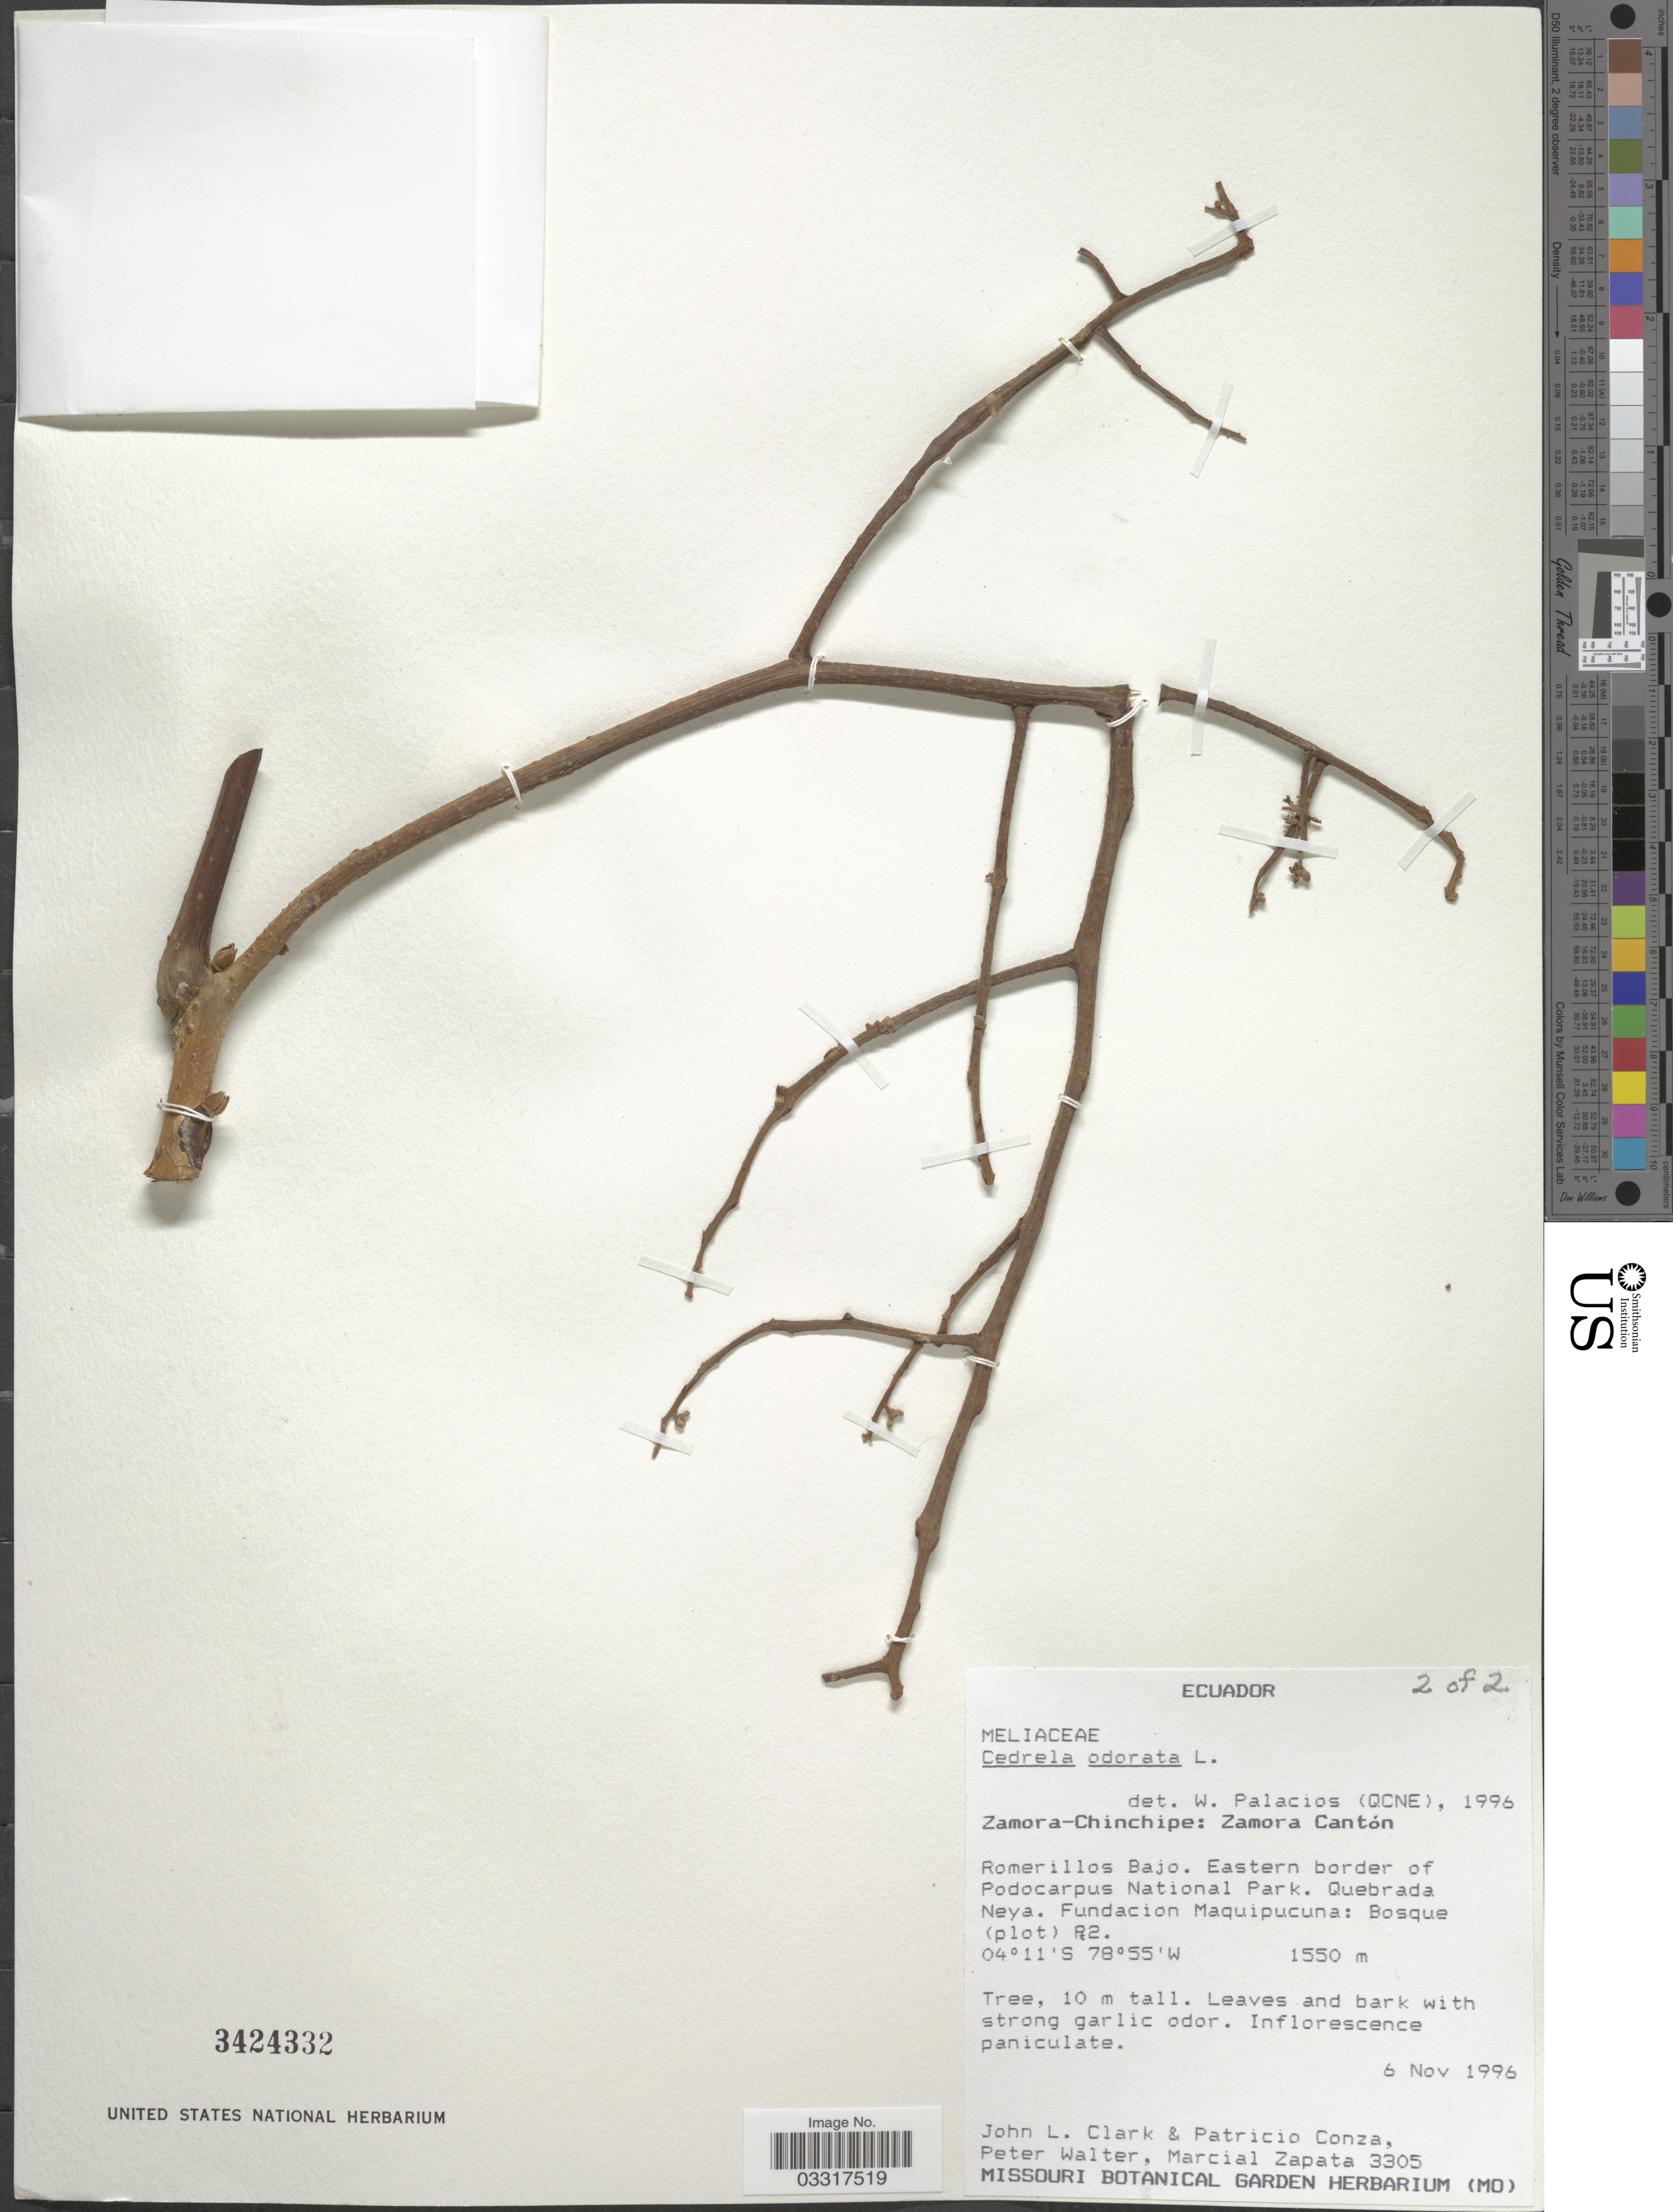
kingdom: Plantae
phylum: Tracheophyta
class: Magnoliopsida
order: Sapindales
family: Meliaceae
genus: Cedrela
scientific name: Cedrela odorata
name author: L.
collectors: J. L. Clark, P. Conza, P. Walter & M. Zapata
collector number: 3305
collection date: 1996-11-06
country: Ecuador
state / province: Zamora-Chinchipe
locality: Zamora Cantón. Romerillos Bajo. Eastern border of Podocarpus National Park. Quebrada Neya. Fundacion Maquipucuna: Bosque (plot) R2.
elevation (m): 1550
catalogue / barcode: US 3424332